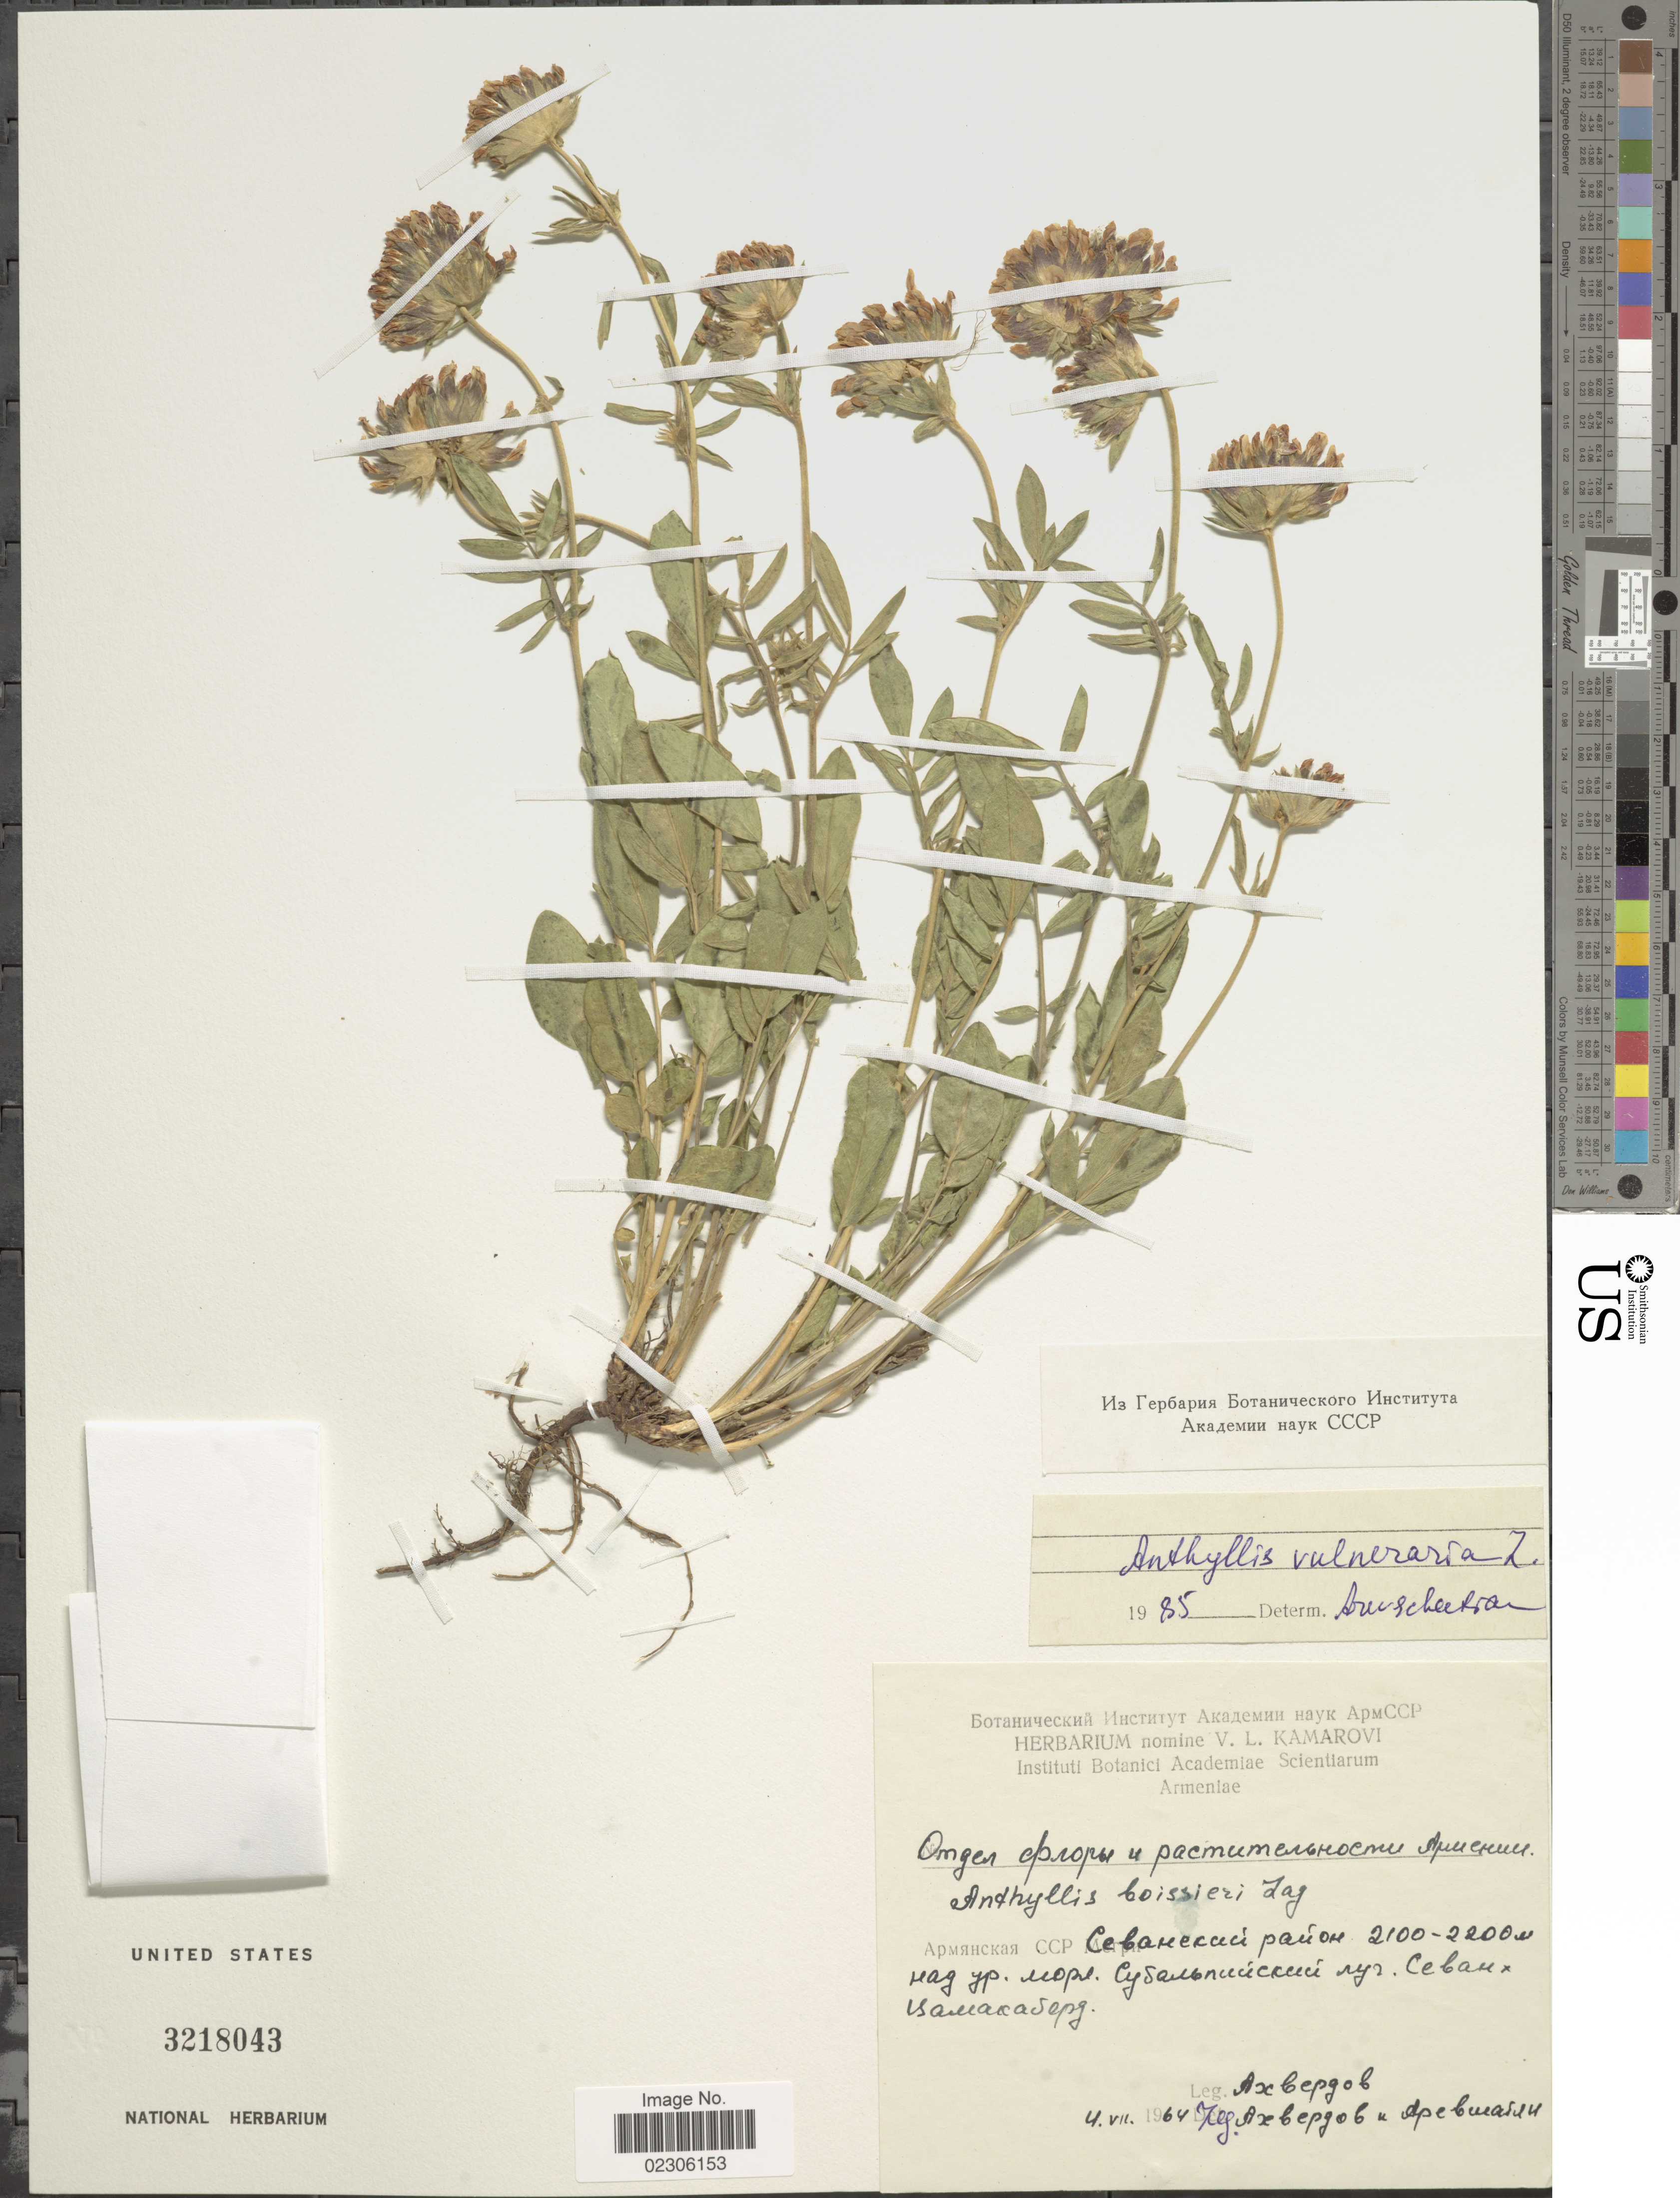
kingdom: Plantae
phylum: Tracheophyta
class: Magnoliopsida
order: Fabales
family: Fabaceae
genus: Anthyllis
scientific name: Anthyllis vulneraria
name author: L.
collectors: Akhverdov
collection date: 1964-07-04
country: Armenia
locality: Sevan rayon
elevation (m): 2100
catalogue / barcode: US 3218043